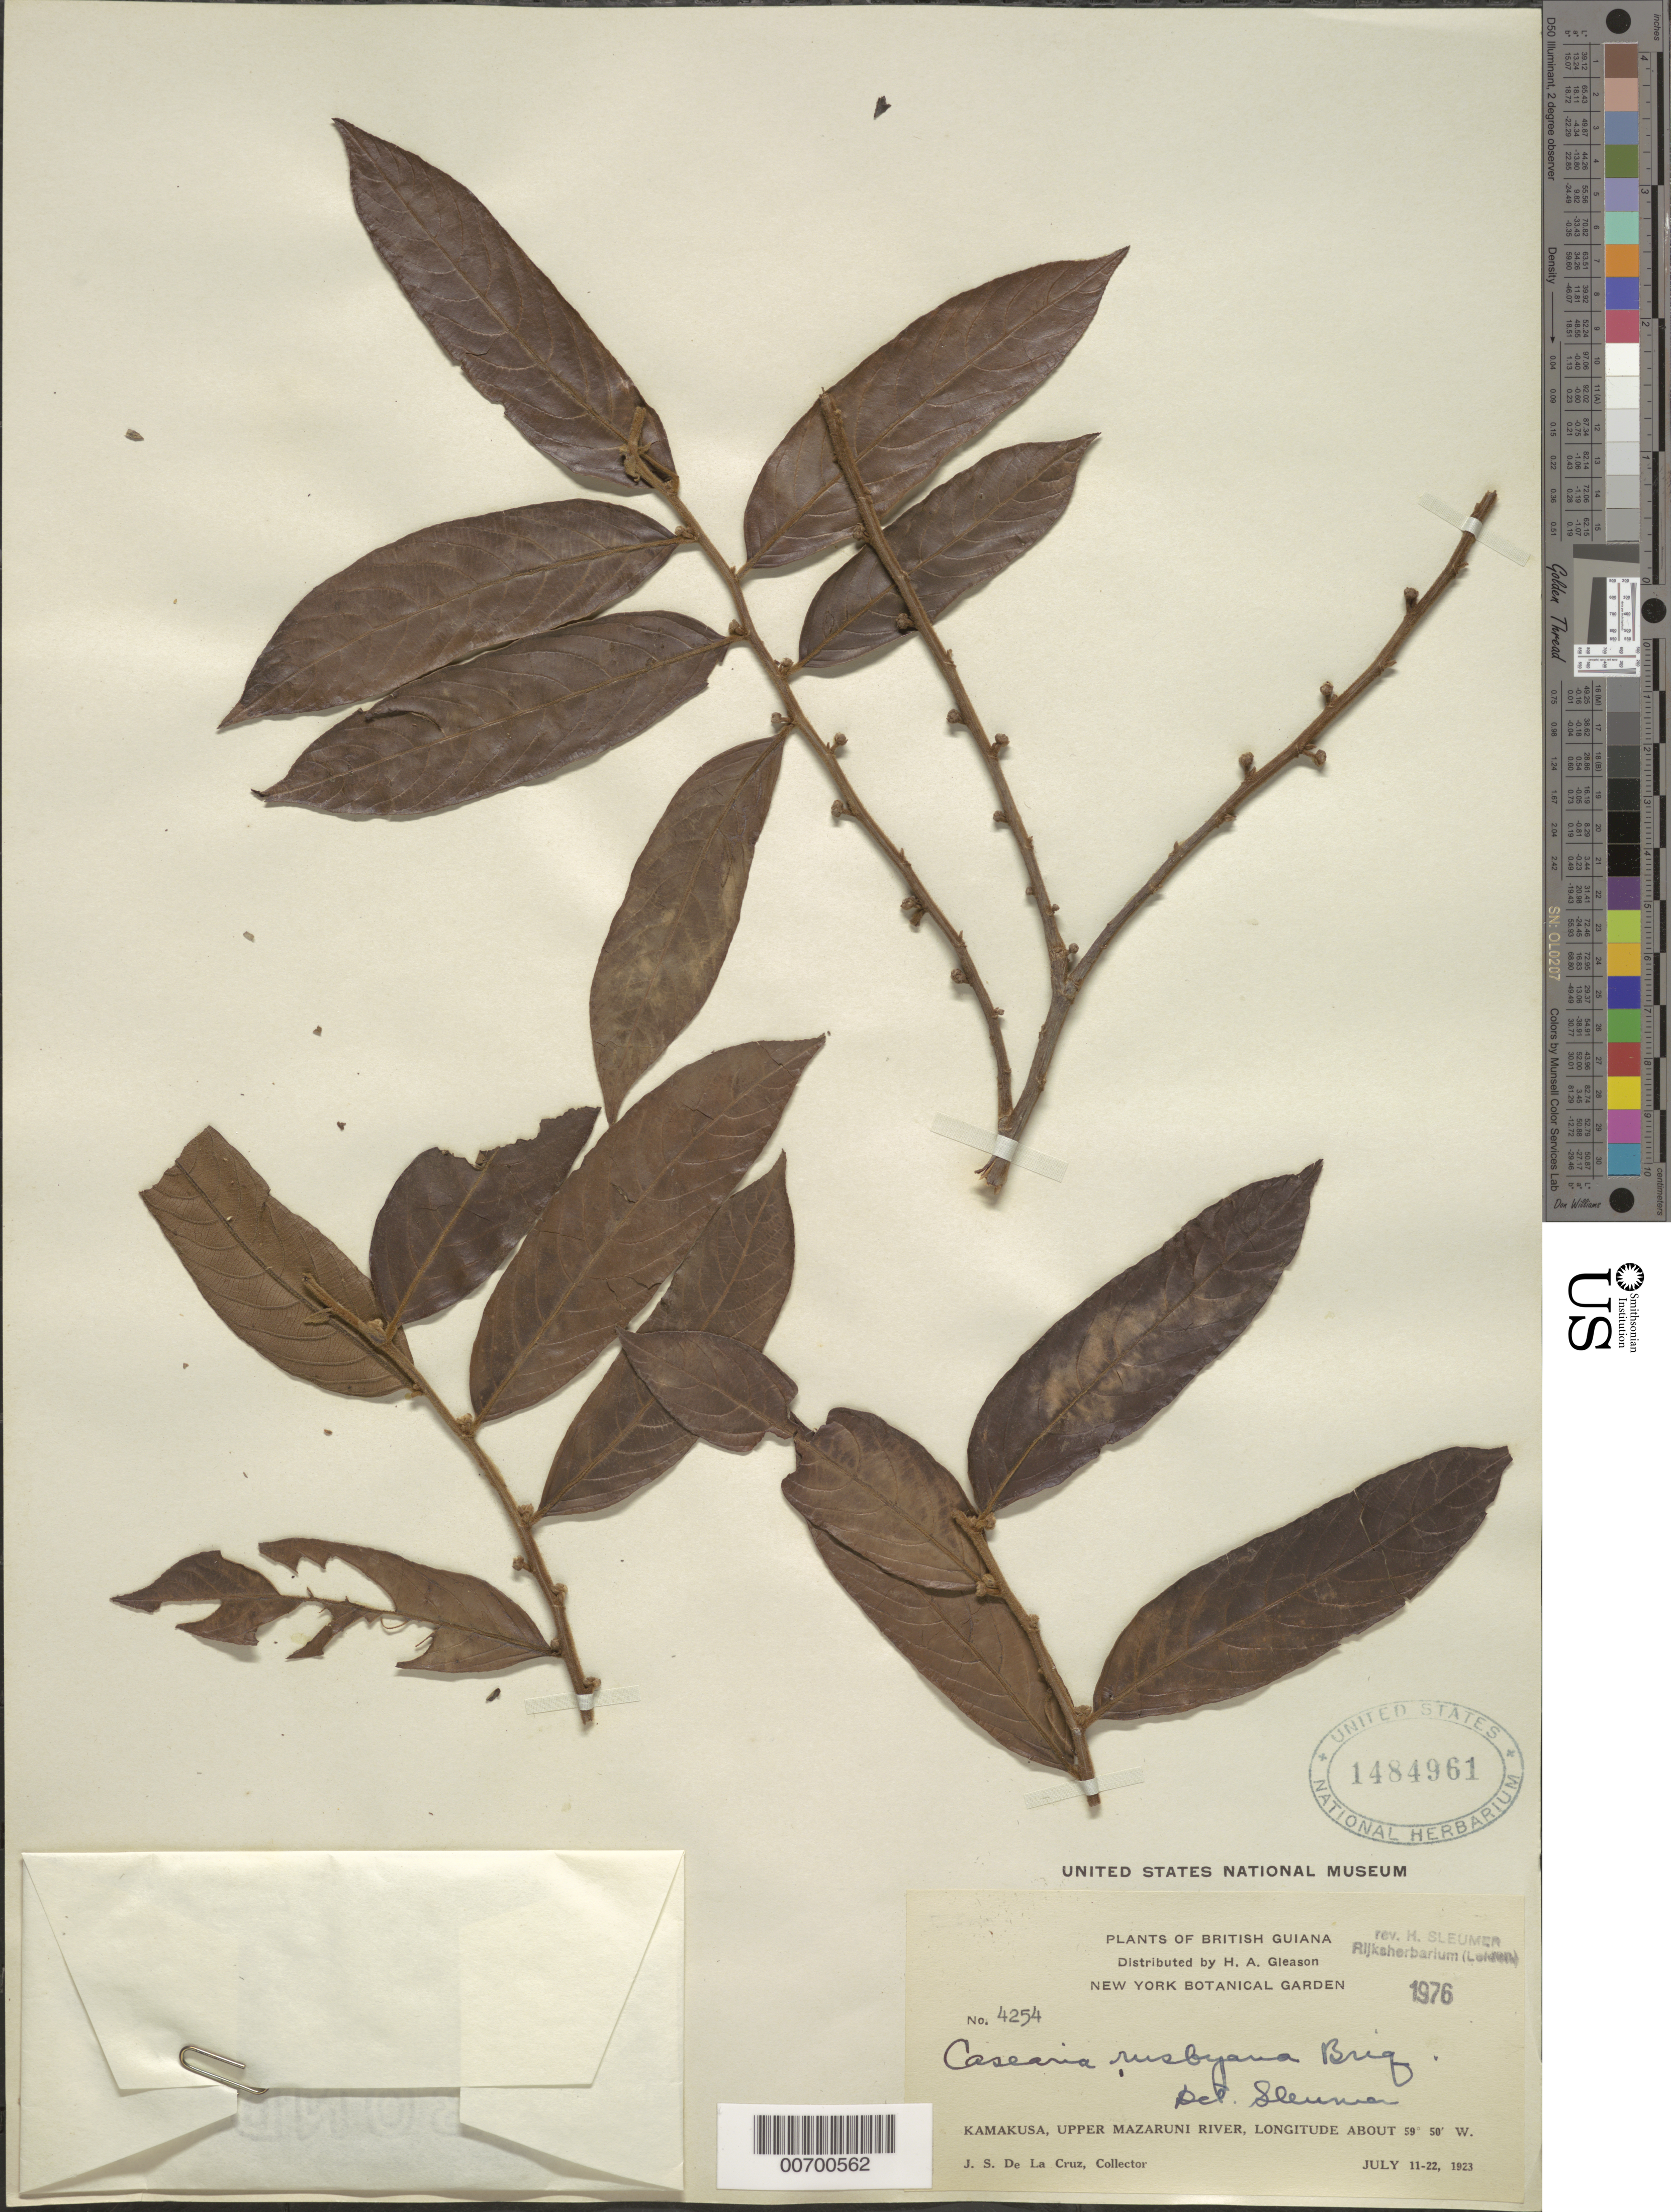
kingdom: Plantae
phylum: Tracheophyta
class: Magnoliopsida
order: Malpighiales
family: Salicaceae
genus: Casearia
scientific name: Casearia rusbyana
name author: Briq.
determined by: Sleumer, H. O.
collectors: J. S. de la Cruz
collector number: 4254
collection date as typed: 11-Jul-23 to 22-Jul-23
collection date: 1923-07-11/1923-07-22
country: Guyana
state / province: Cuyuni-Mazaruni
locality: Kamakusa, Upper Mazaruni R.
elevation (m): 100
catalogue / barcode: US 1484961